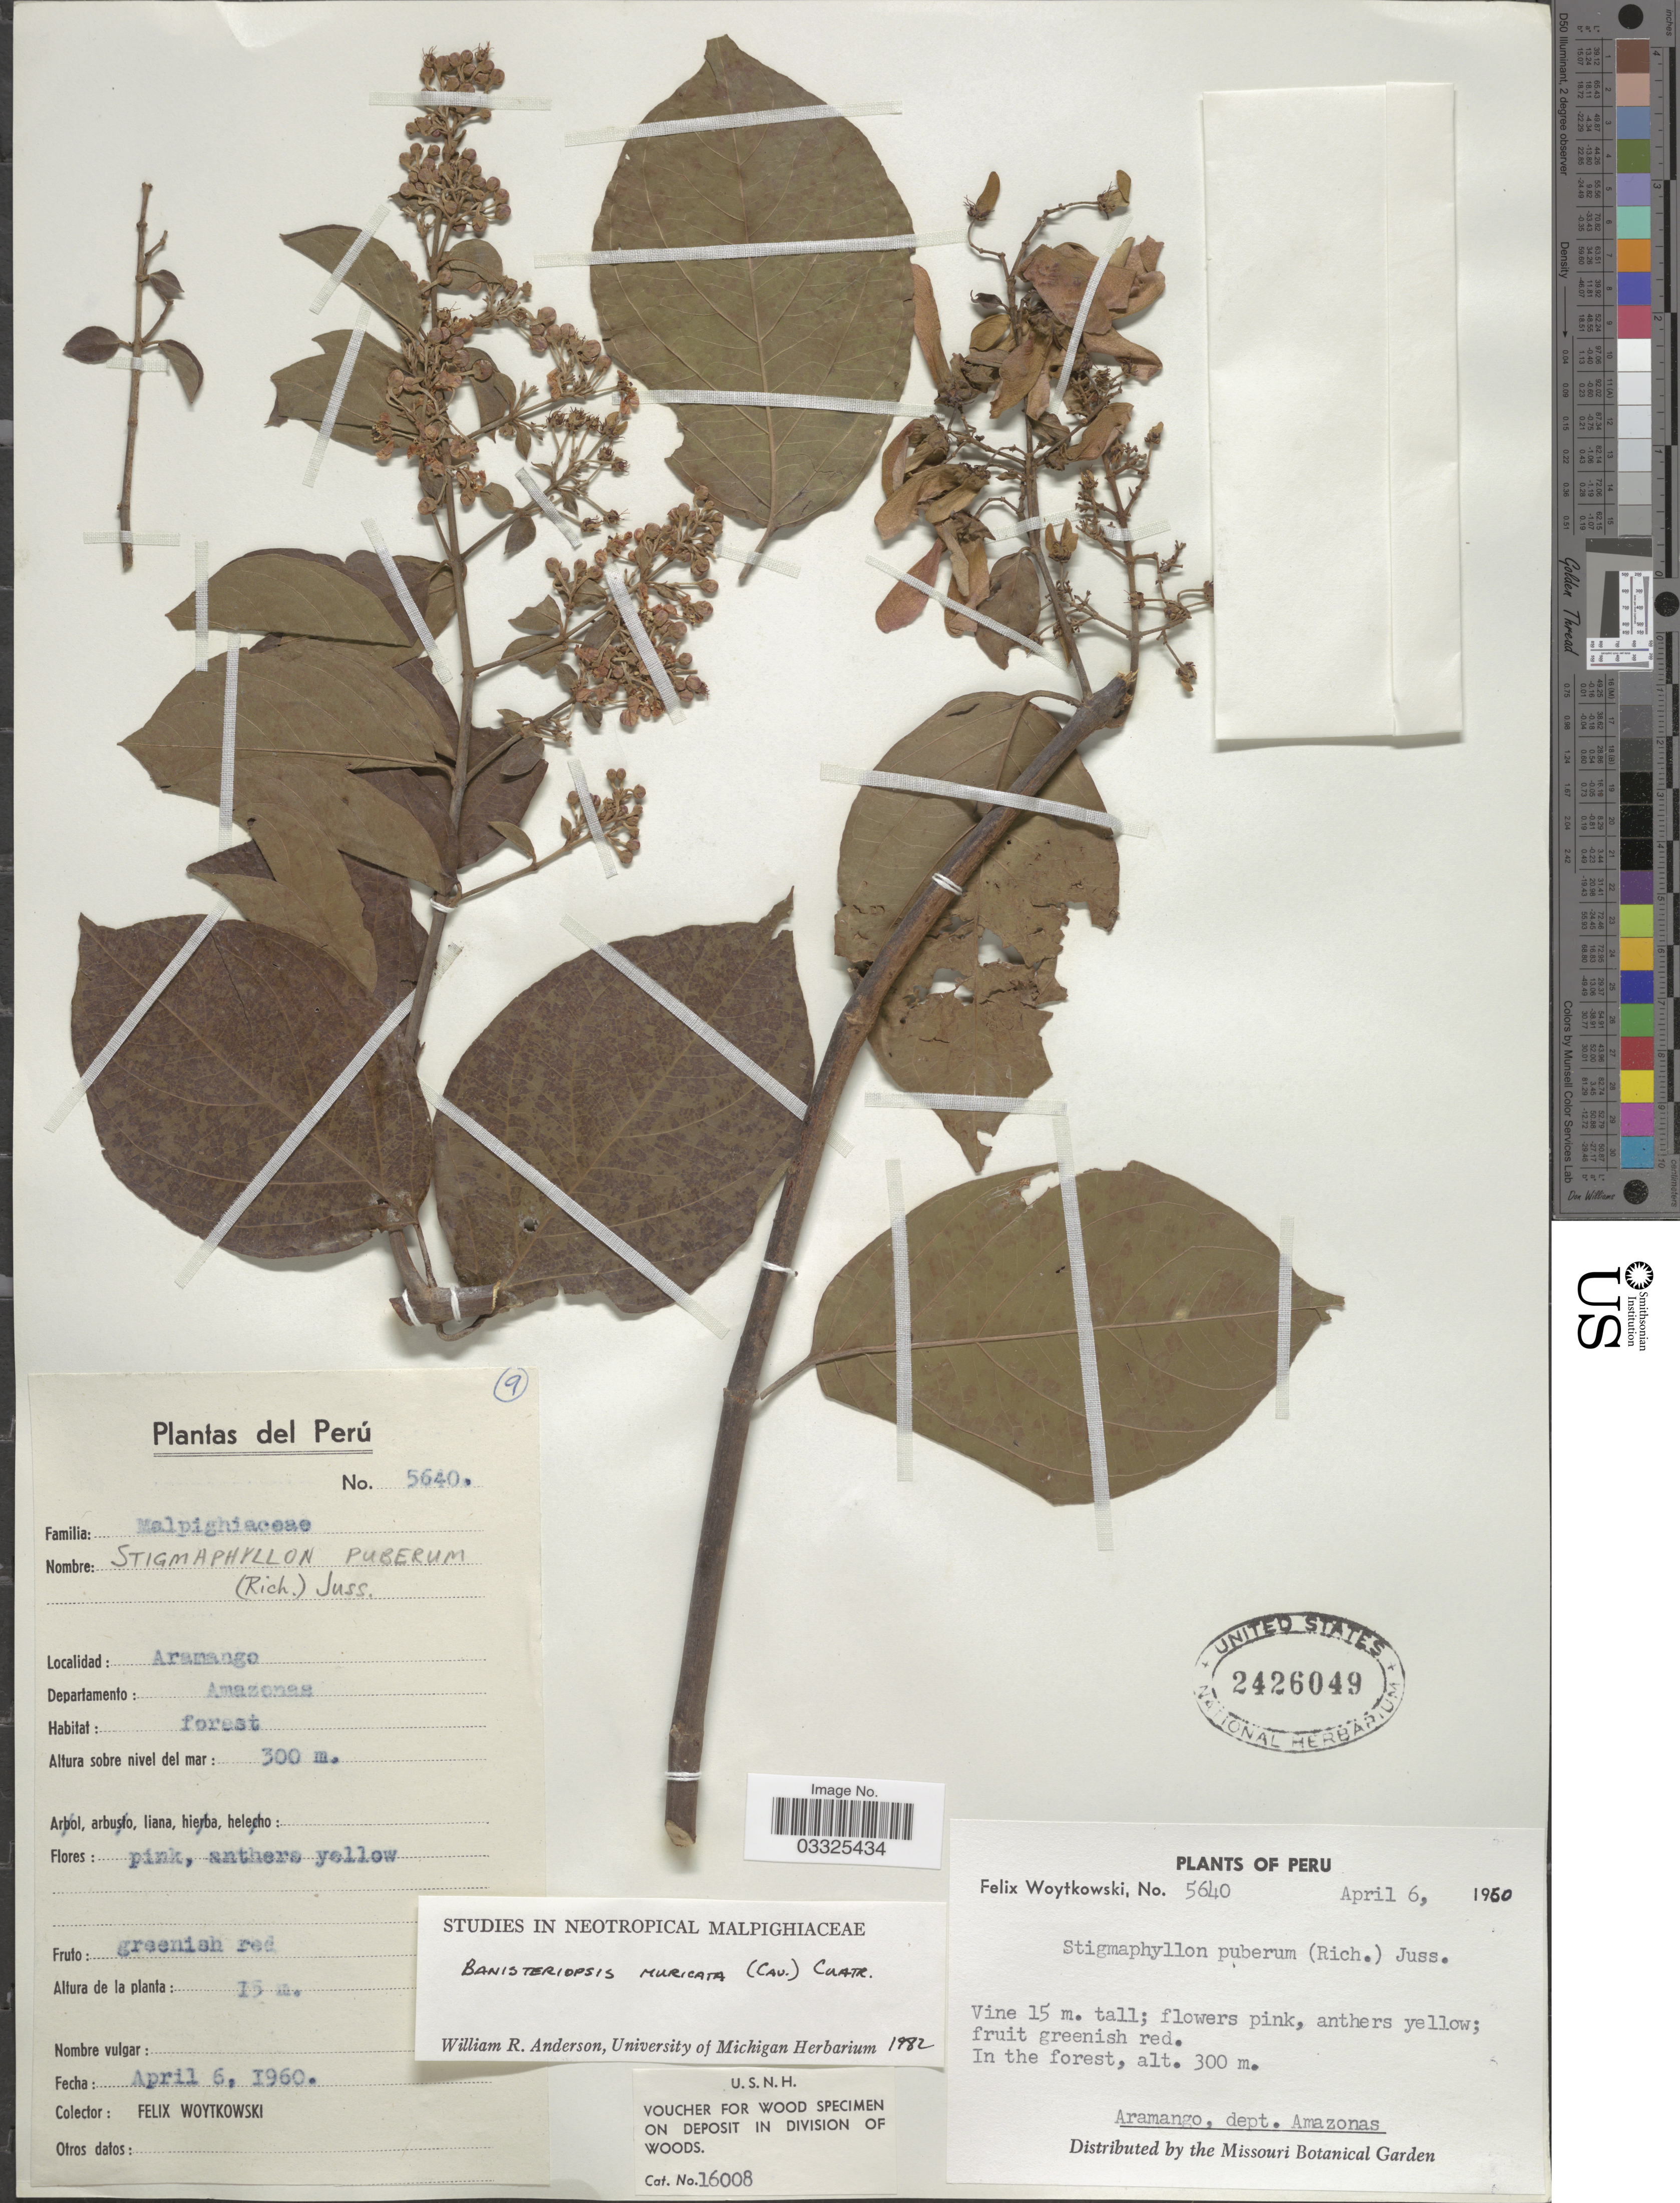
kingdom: Plantae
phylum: Tracheophyta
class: Magnoliopsida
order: Malpighiales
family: Malpighiaceae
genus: Banisteriopsis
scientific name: Banisteriopsis muricata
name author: (Cav.) Cuatrec.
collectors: F. Woytkowski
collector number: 5640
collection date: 1960-04-06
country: Peru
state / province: Amazonas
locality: Aramango, Departamento: Amazonas.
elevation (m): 300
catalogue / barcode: US 2426049